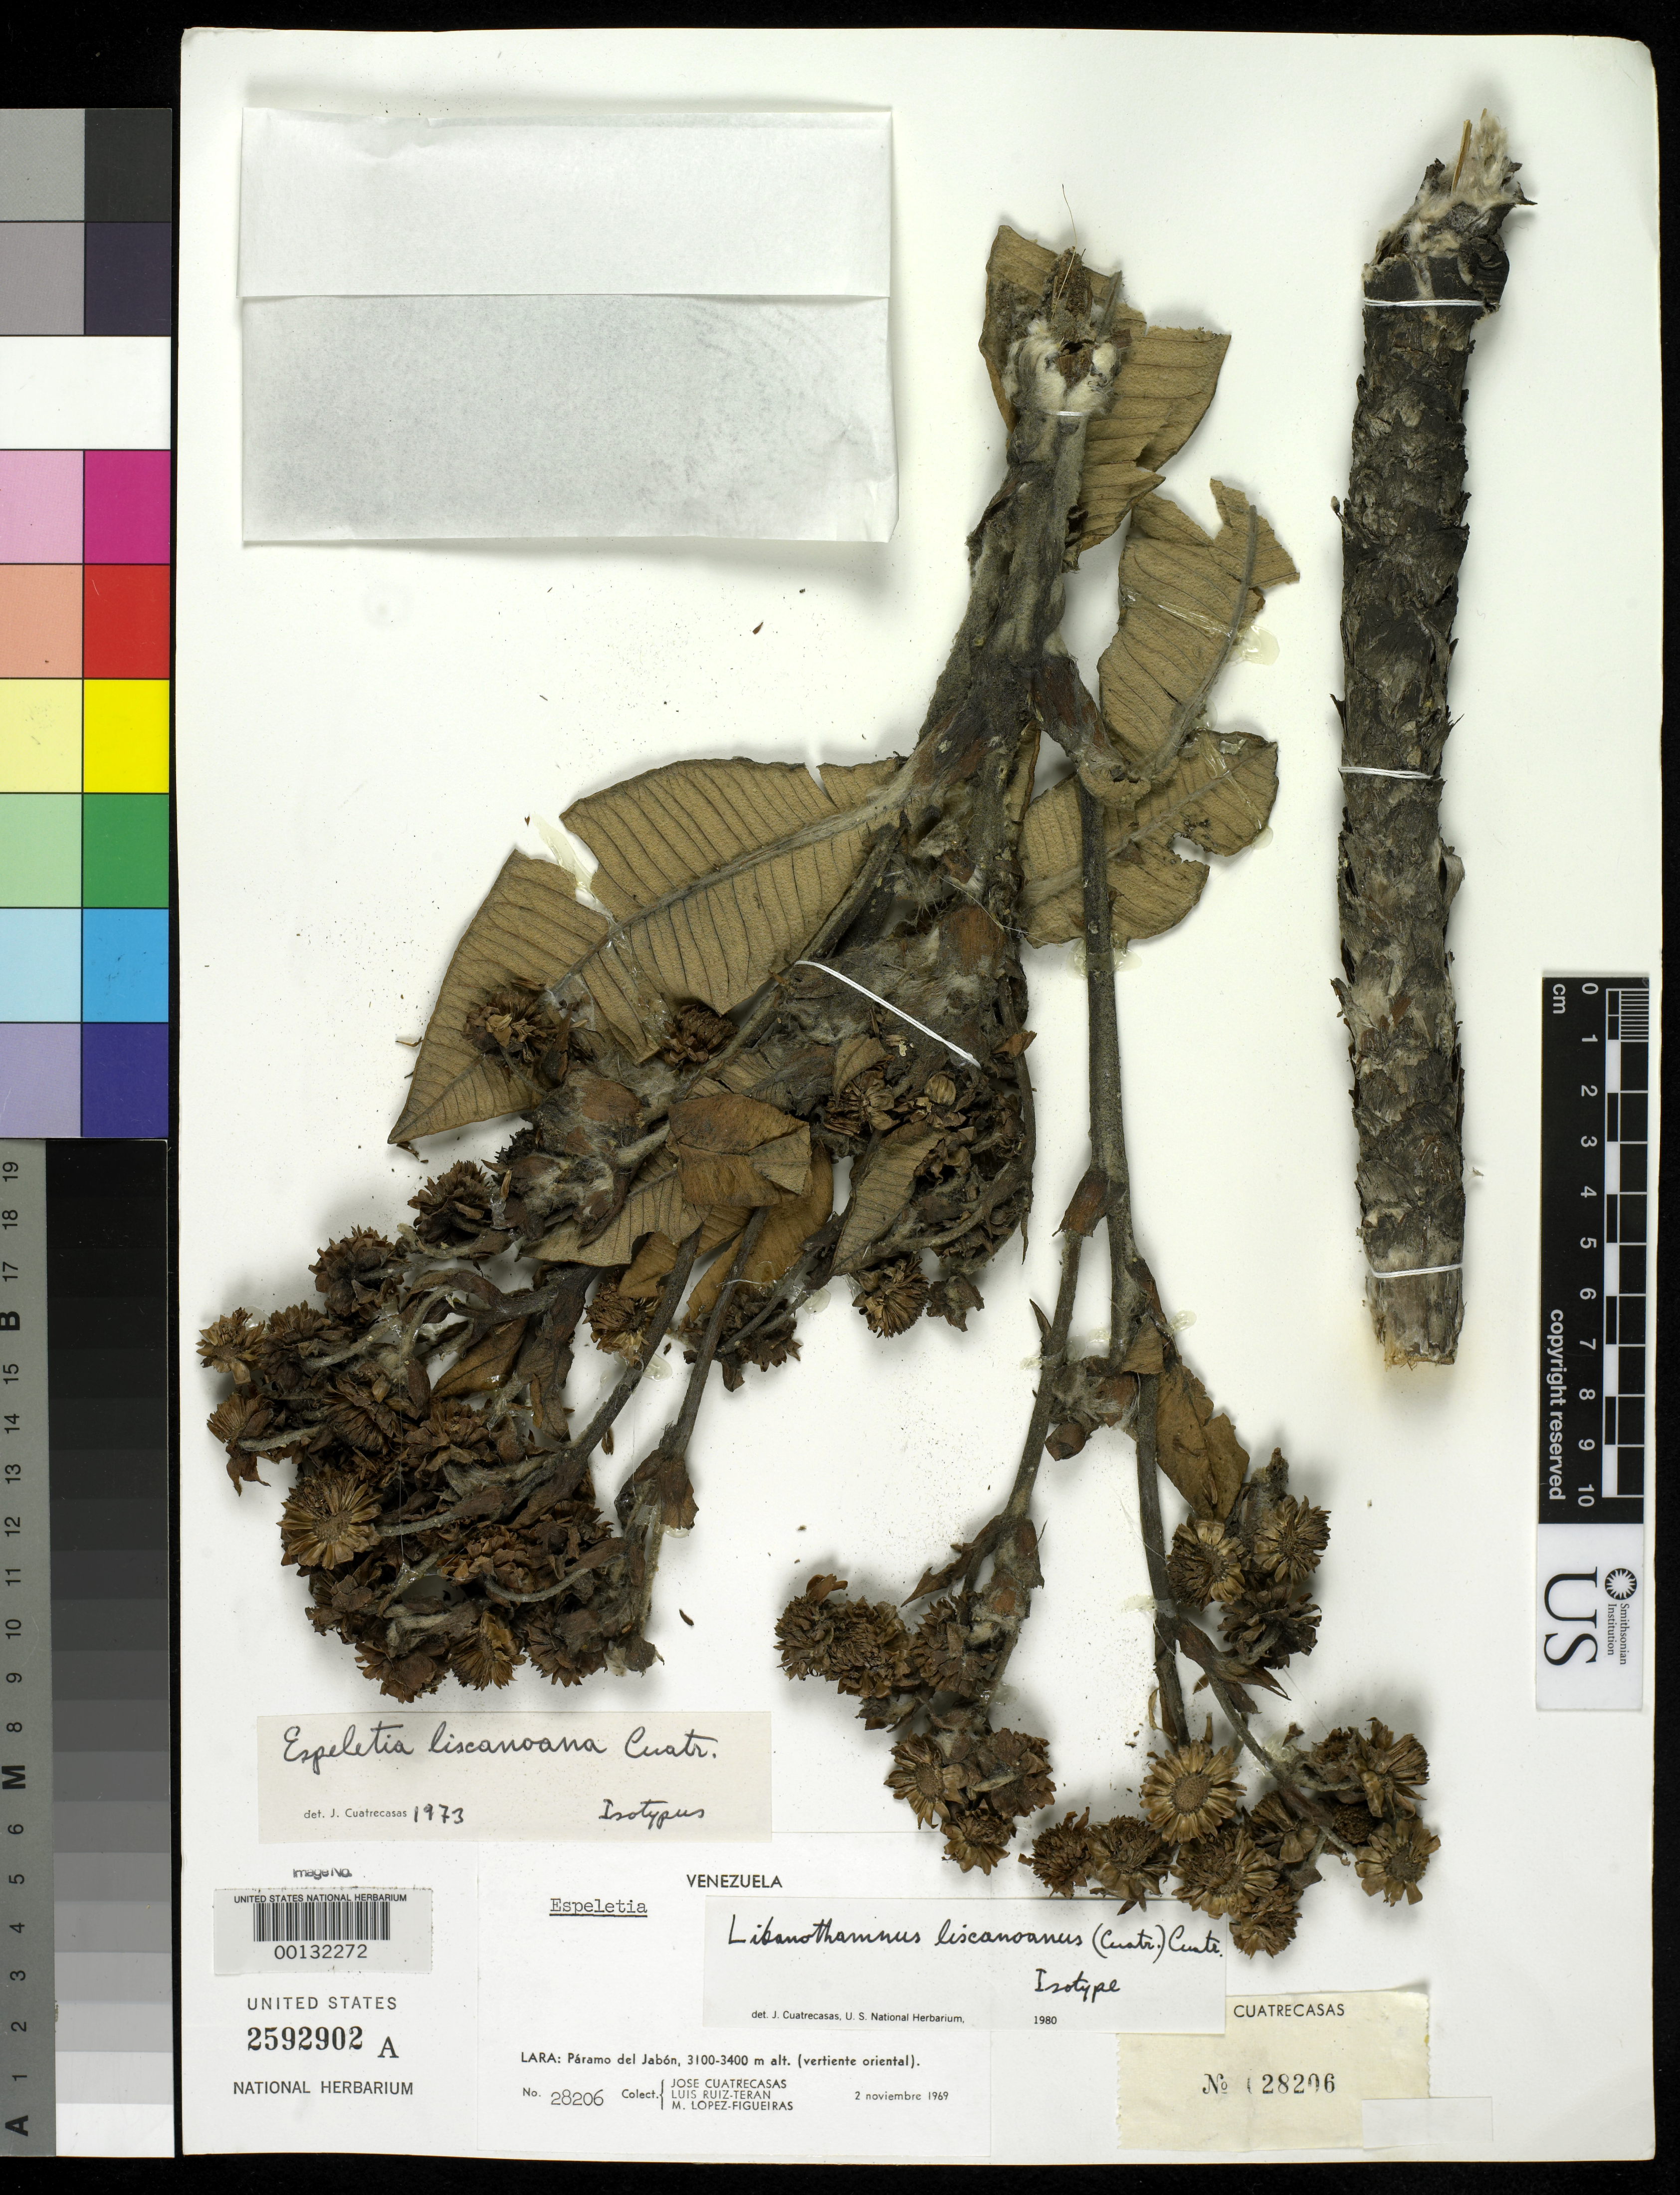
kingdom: Plantae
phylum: Tracheophyta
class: Magnoliopsida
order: Asterales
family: Asteraceae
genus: Espeletia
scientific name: Espeletia liscanoana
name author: Cuatrec.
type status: Isotype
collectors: J. Cuatrecasas, L. E. Ruíz-Terán & M. López Figueiras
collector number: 28206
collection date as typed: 02 Nov 1969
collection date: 1969-11-02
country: Venezuela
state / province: Lara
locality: Páramo del Jabon, vertiente oriental. [Páramo del Jabon, E slope].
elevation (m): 3100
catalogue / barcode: US 2592902A